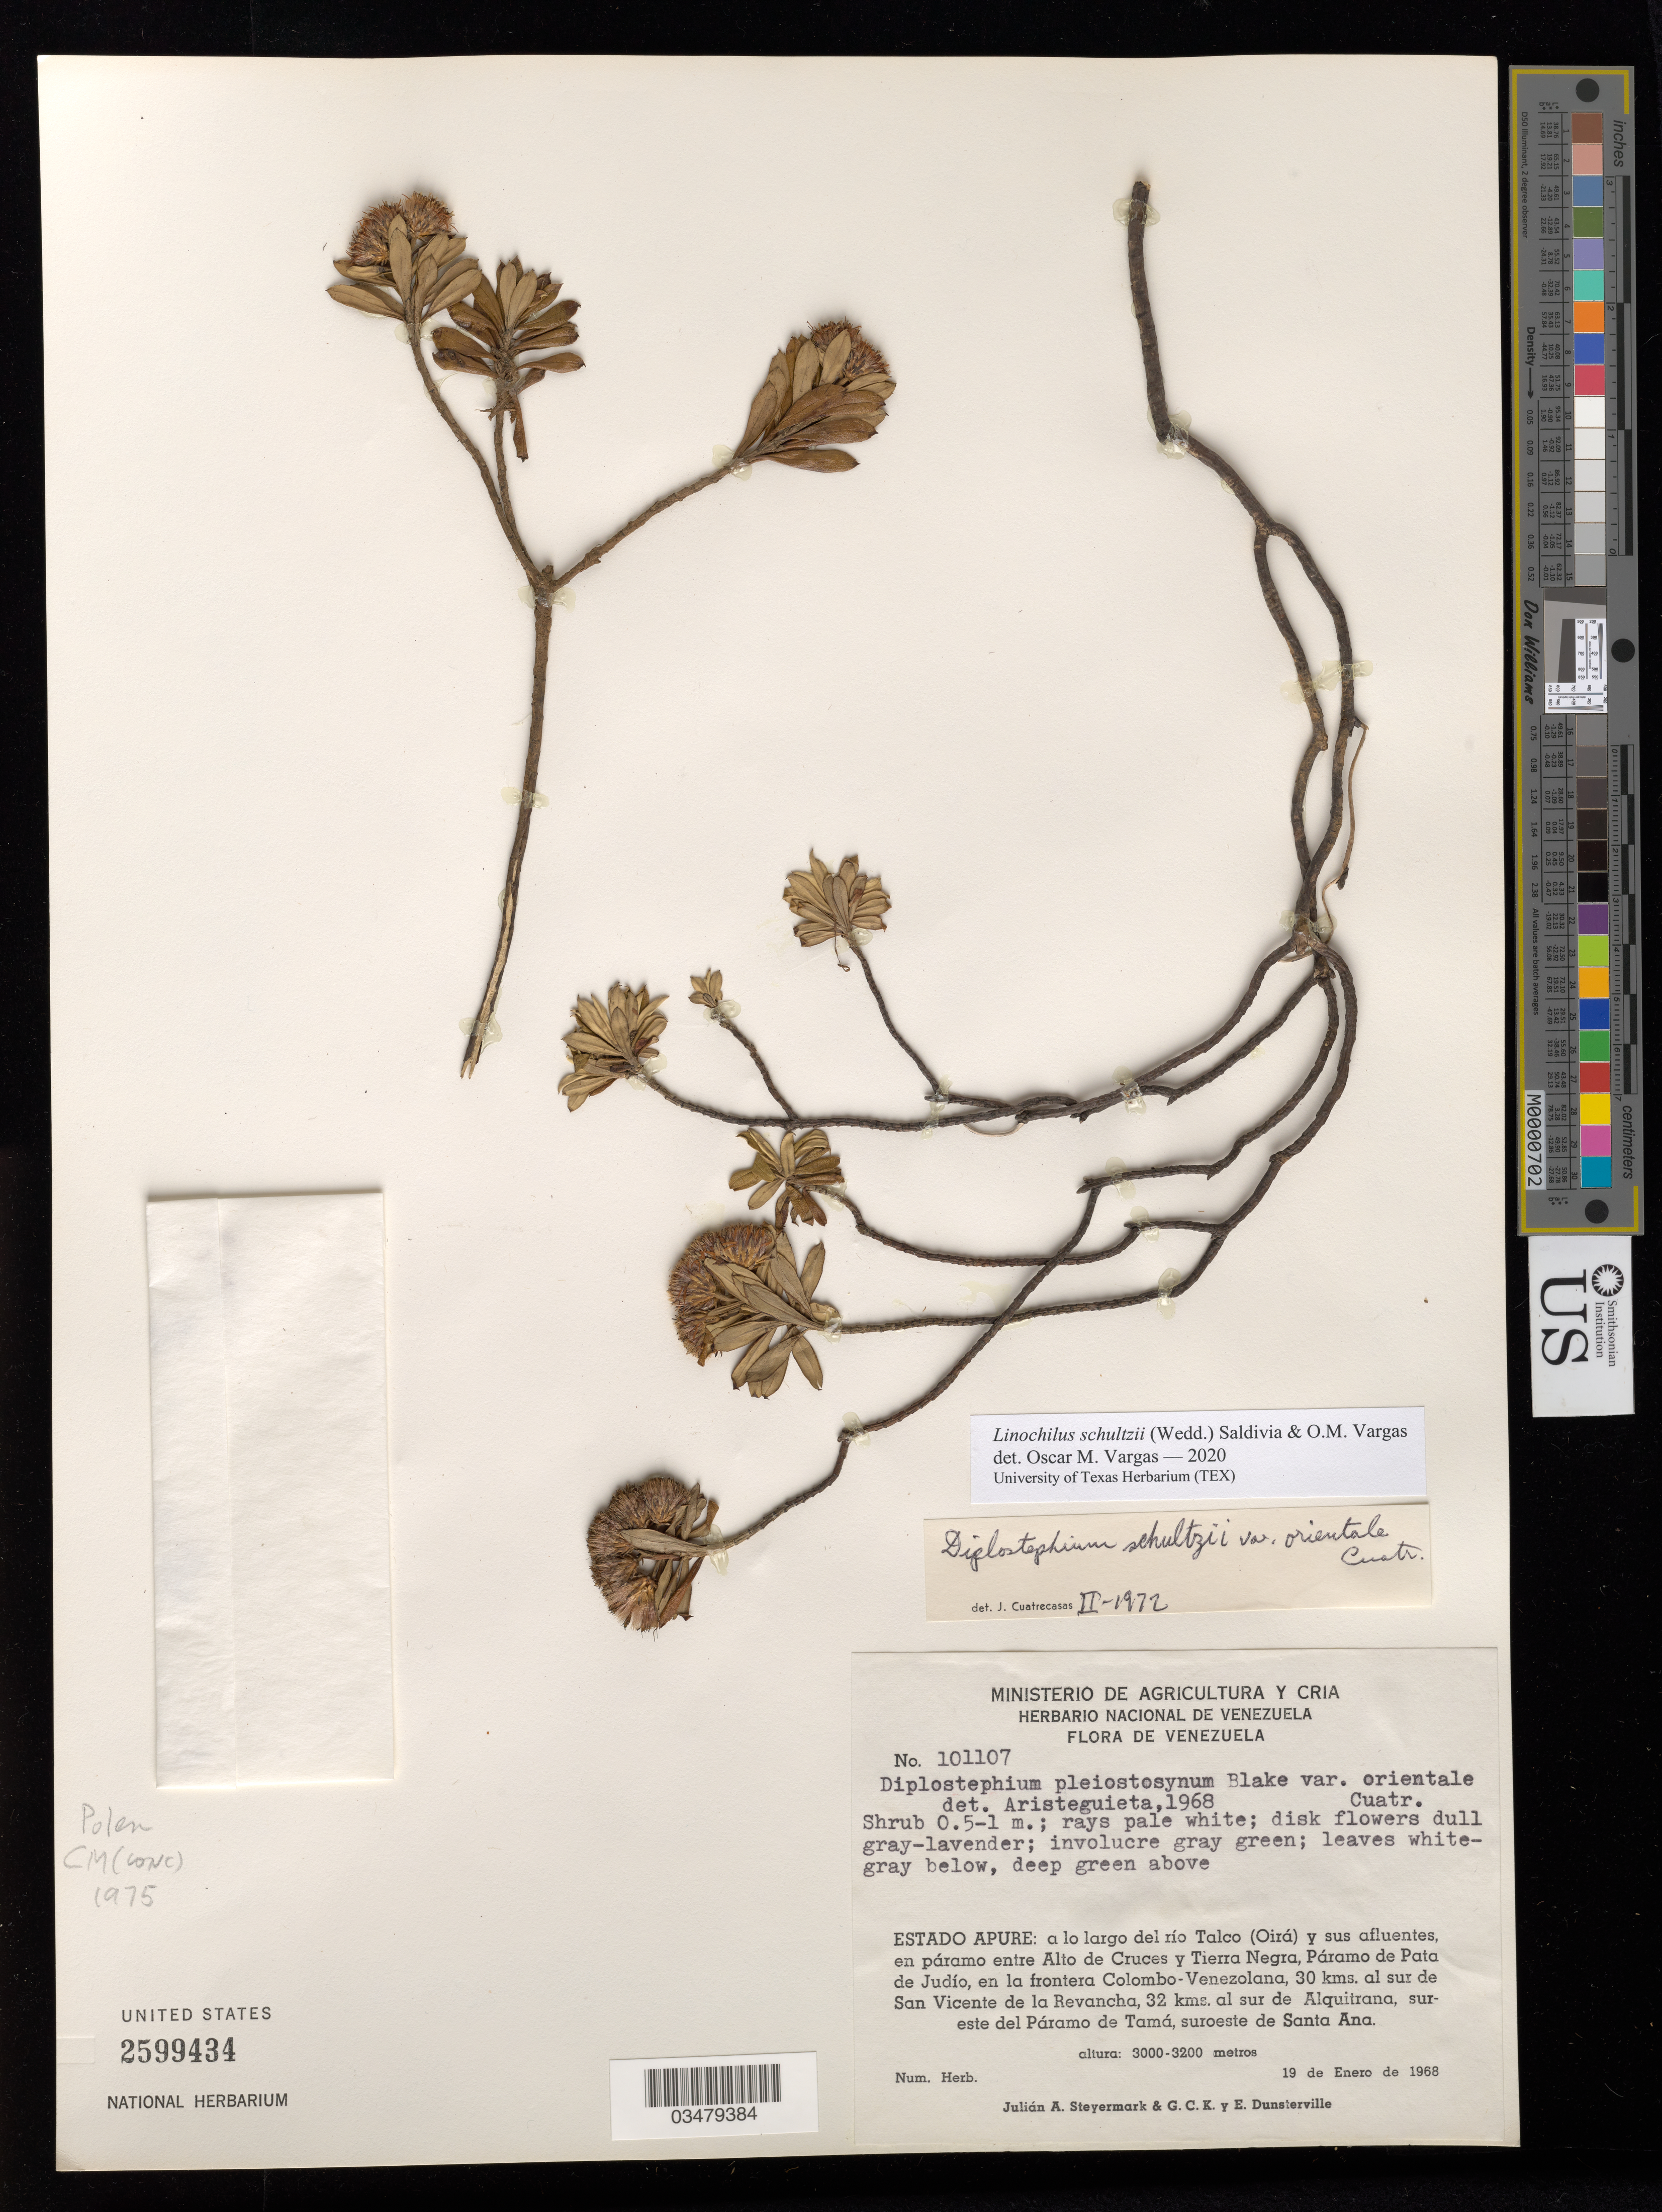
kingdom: Plantae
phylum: Tracheophyta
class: Magnoliopsida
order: Asterales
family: Asteraceae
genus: Linochilus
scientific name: Linochilus schultzii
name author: (Wedd.) Saldivia & O.M. Vargas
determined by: Vargas, Oscar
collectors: J. Steyermark, G. C. K. Dunsterville & E. Dunsterville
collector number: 101107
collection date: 1968-01-19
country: Venezuela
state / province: Apure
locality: A lo largo del río Talco (Oirá) y sus afluentes en páramo entre Alto de Cruces y Tierra Negra, Páramo de Pata de Judío, en la frontera Colombo-Venezolana, 30 kms. al sur de San Vicente de la Revancha, 32 kms. al sur de Alquitrana, sureste del Páramo de Tamá, suroeste de Santa Ana.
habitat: Paramo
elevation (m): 3000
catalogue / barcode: US 2599434